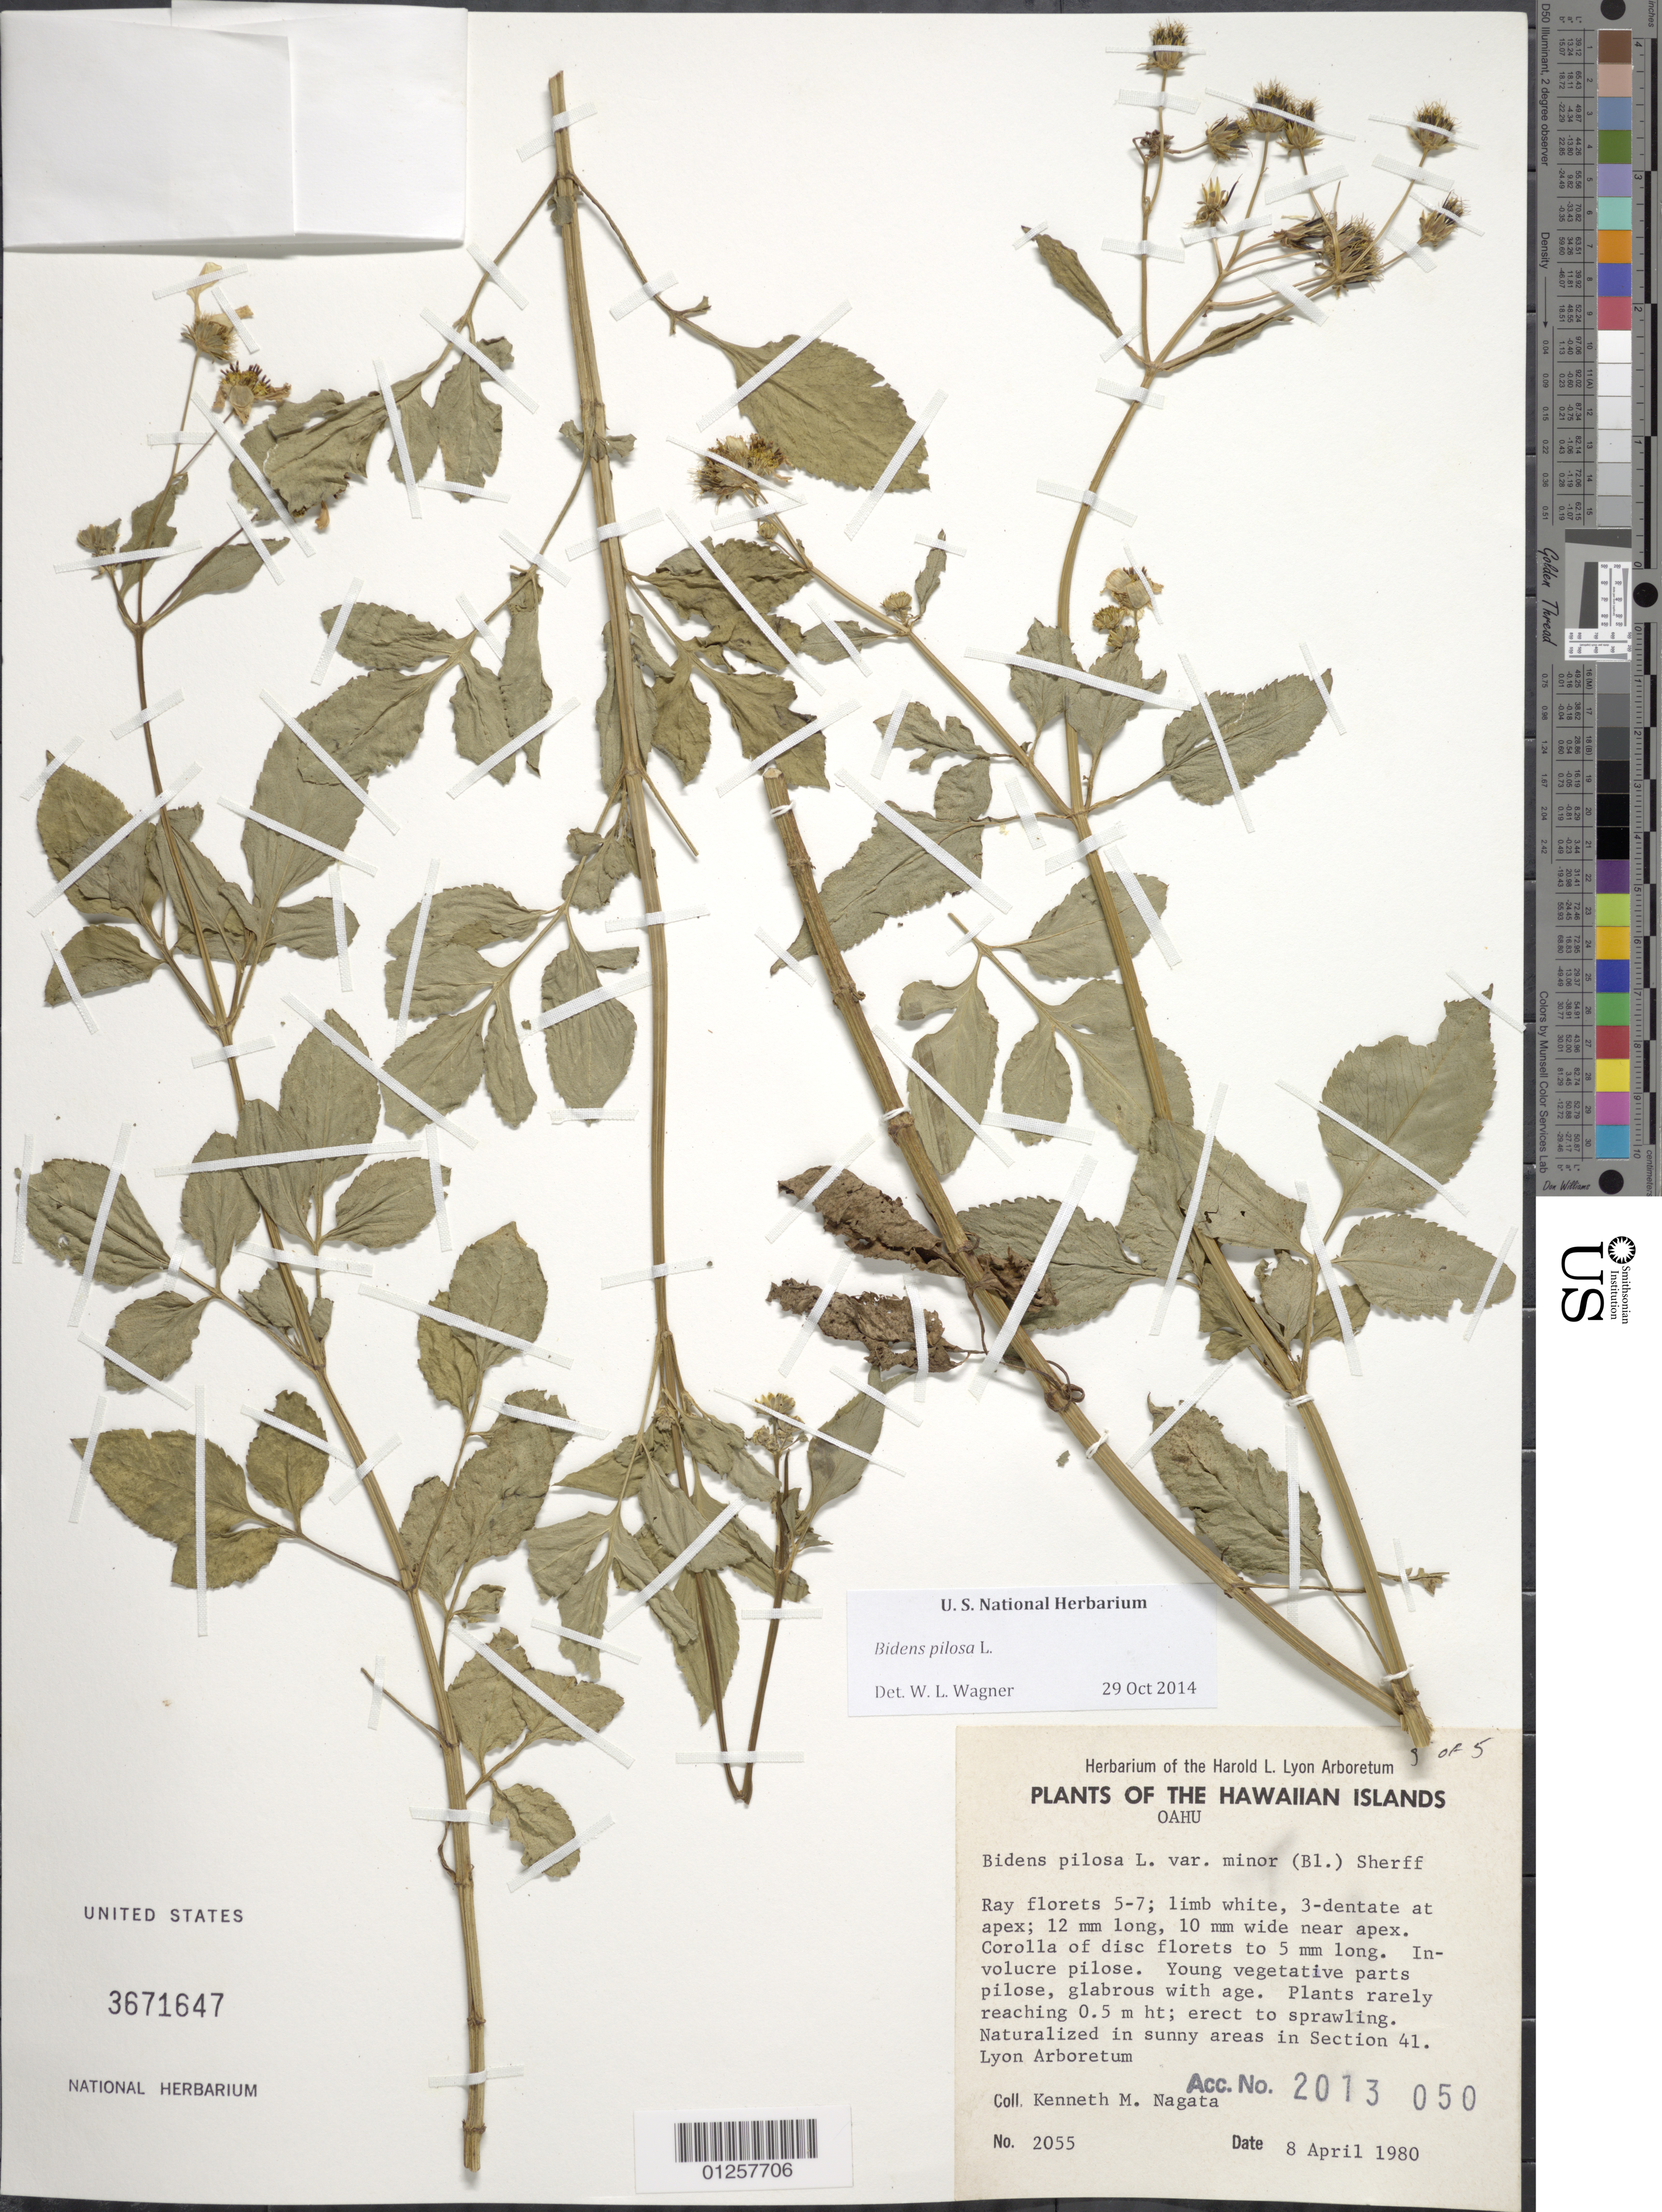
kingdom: Plantae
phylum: Tracheophyta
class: Magnoliopsida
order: Asterales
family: Asteraceae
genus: Bidens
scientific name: Bidens pilosa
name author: L.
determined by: Wagner, W. L., (BOT), Smithsonian Institution - National Museum of Natural History (UNITED STATES)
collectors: K. Nagata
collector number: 2055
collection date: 1980-04-08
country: United States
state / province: Hawaii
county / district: Honolulu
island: Oahu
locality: Naruralized in sunny areas in Section 41. Lyon Arboretum.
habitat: Sunny areas.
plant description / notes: Accesssion No. 2013 050.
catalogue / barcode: US 3671647